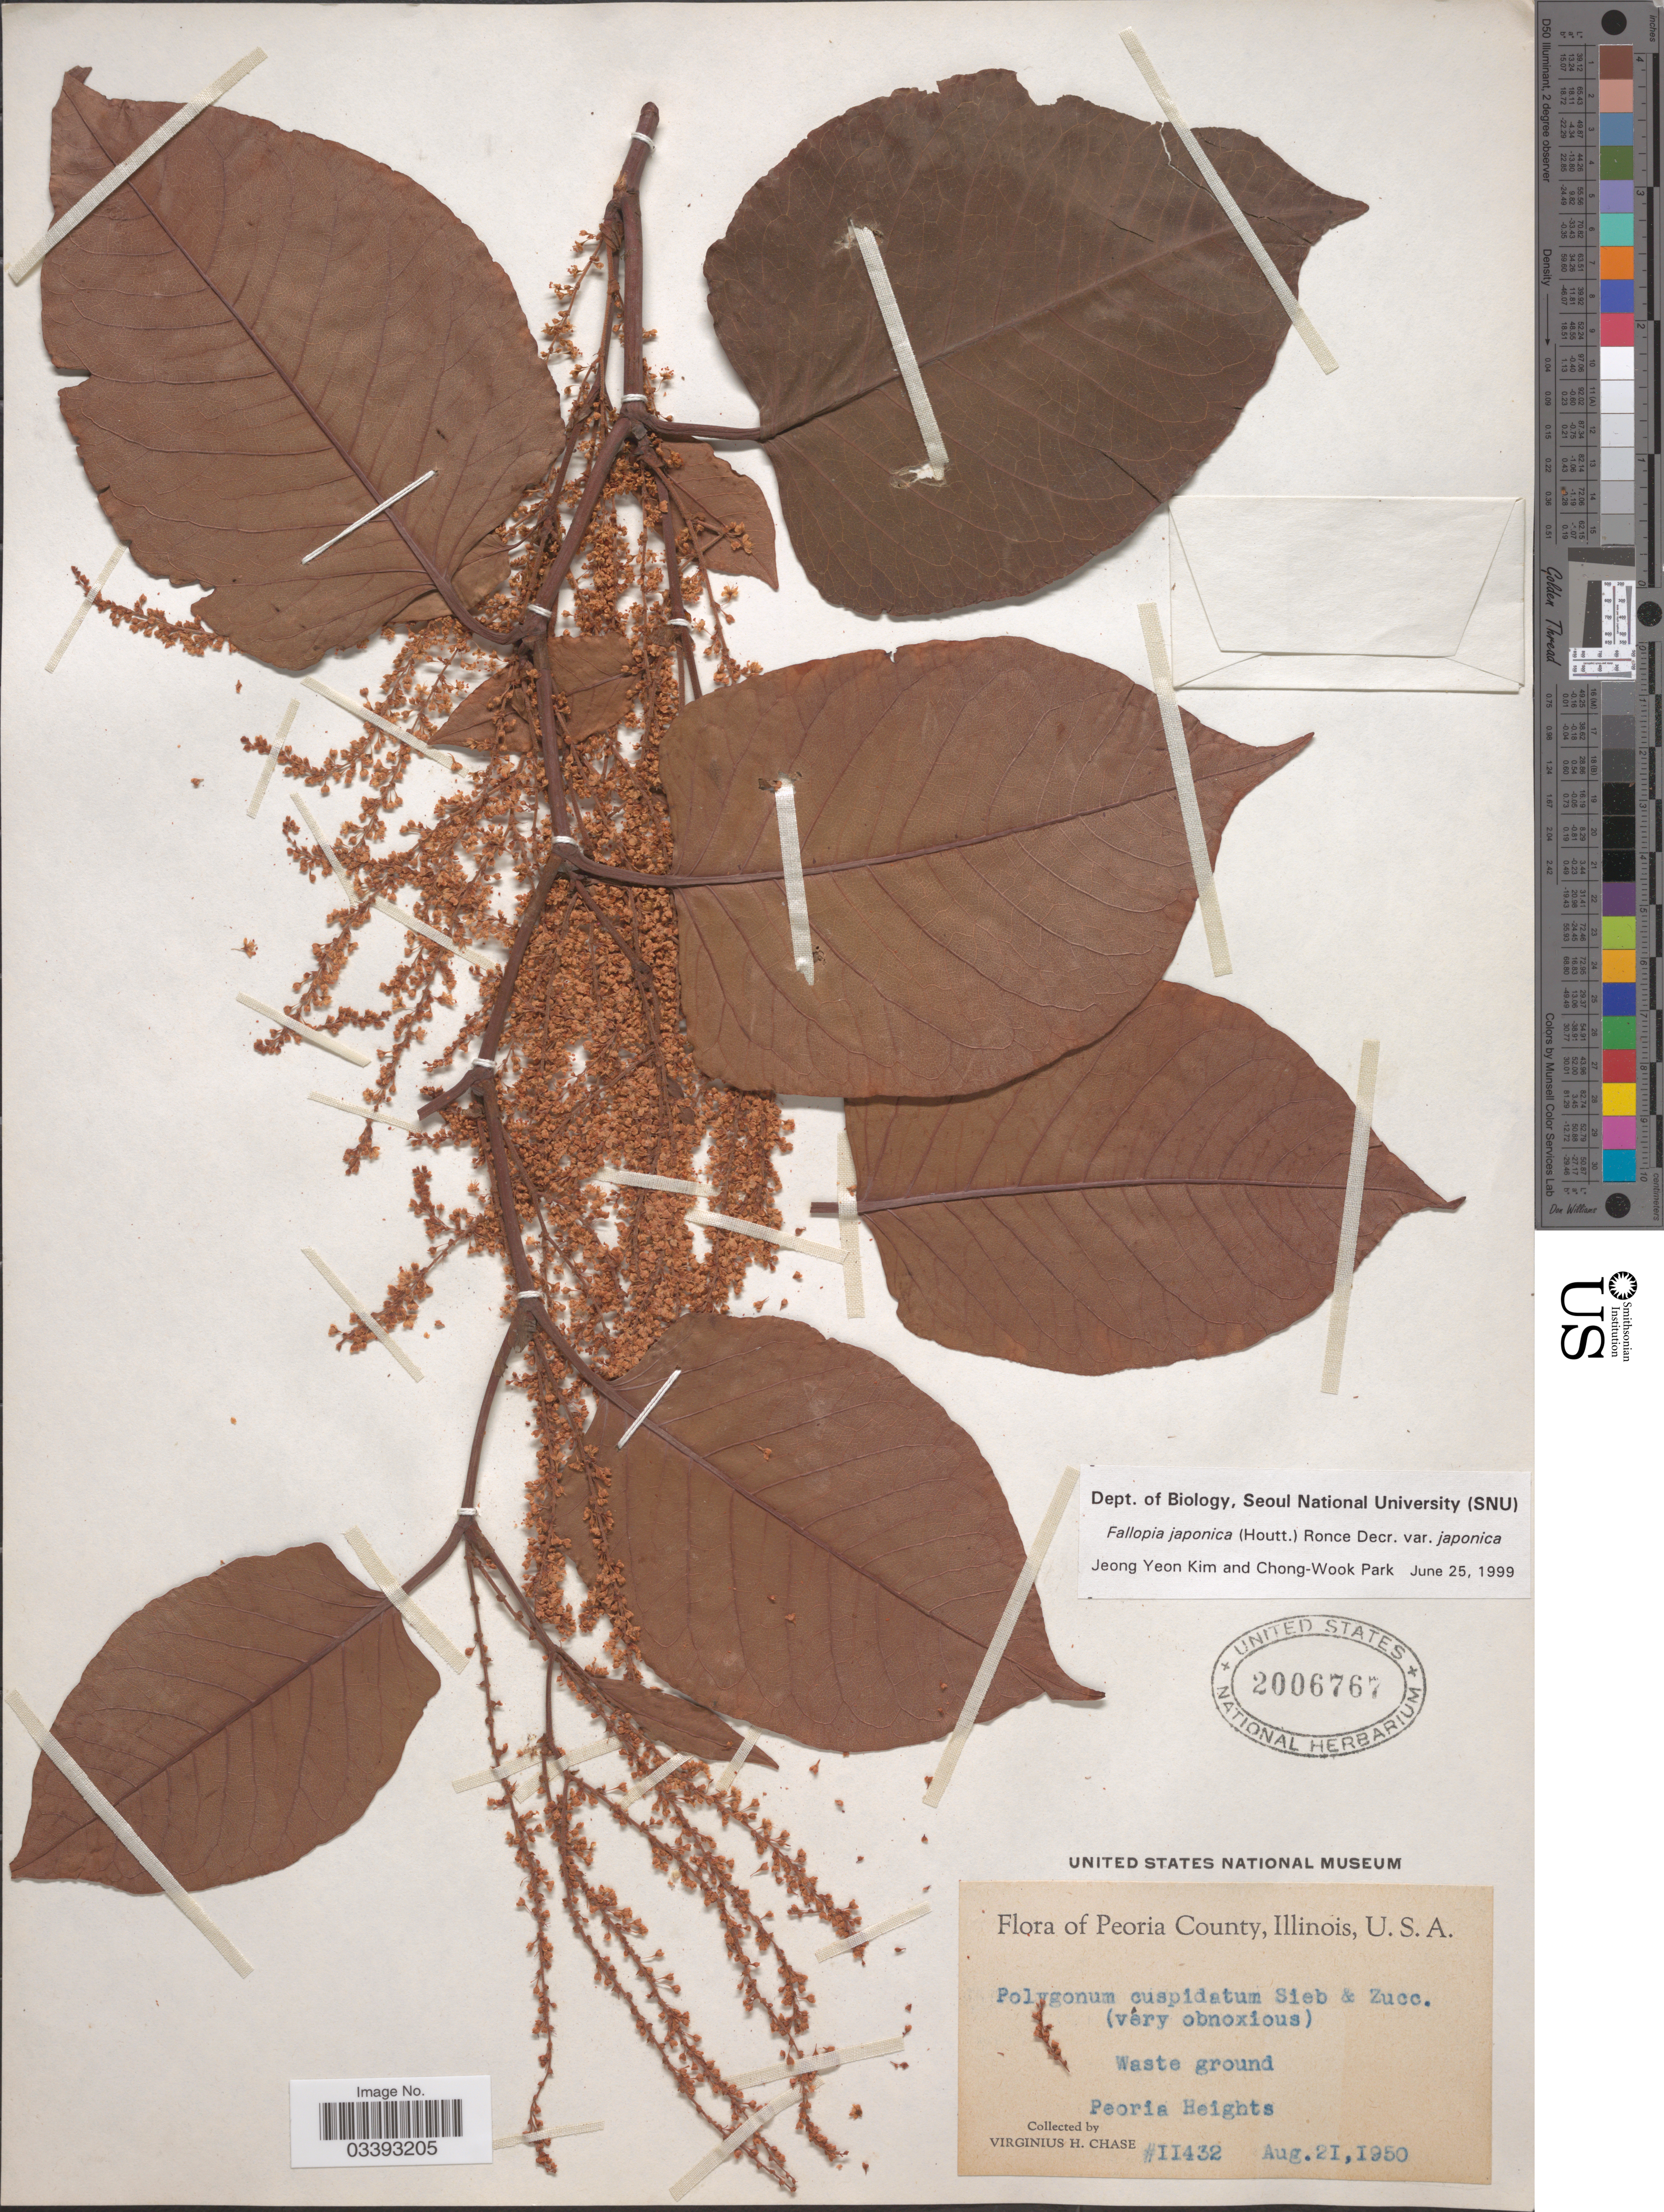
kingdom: Plantae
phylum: Tracheophyta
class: Magnoliopsida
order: Caryophyllales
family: Polygonaceae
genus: Reynoutria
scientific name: Reynoutria japonica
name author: Houtt.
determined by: Strong, Mark T., (BOT), Smithsonian Institution - National Museum of Natural History (UNITED STATES)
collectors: V. H. Chase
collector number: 11432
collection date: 1950-08-21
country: United States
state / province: Illinois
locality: Peoria County. Peoria Heights.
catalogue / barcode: US 2006767